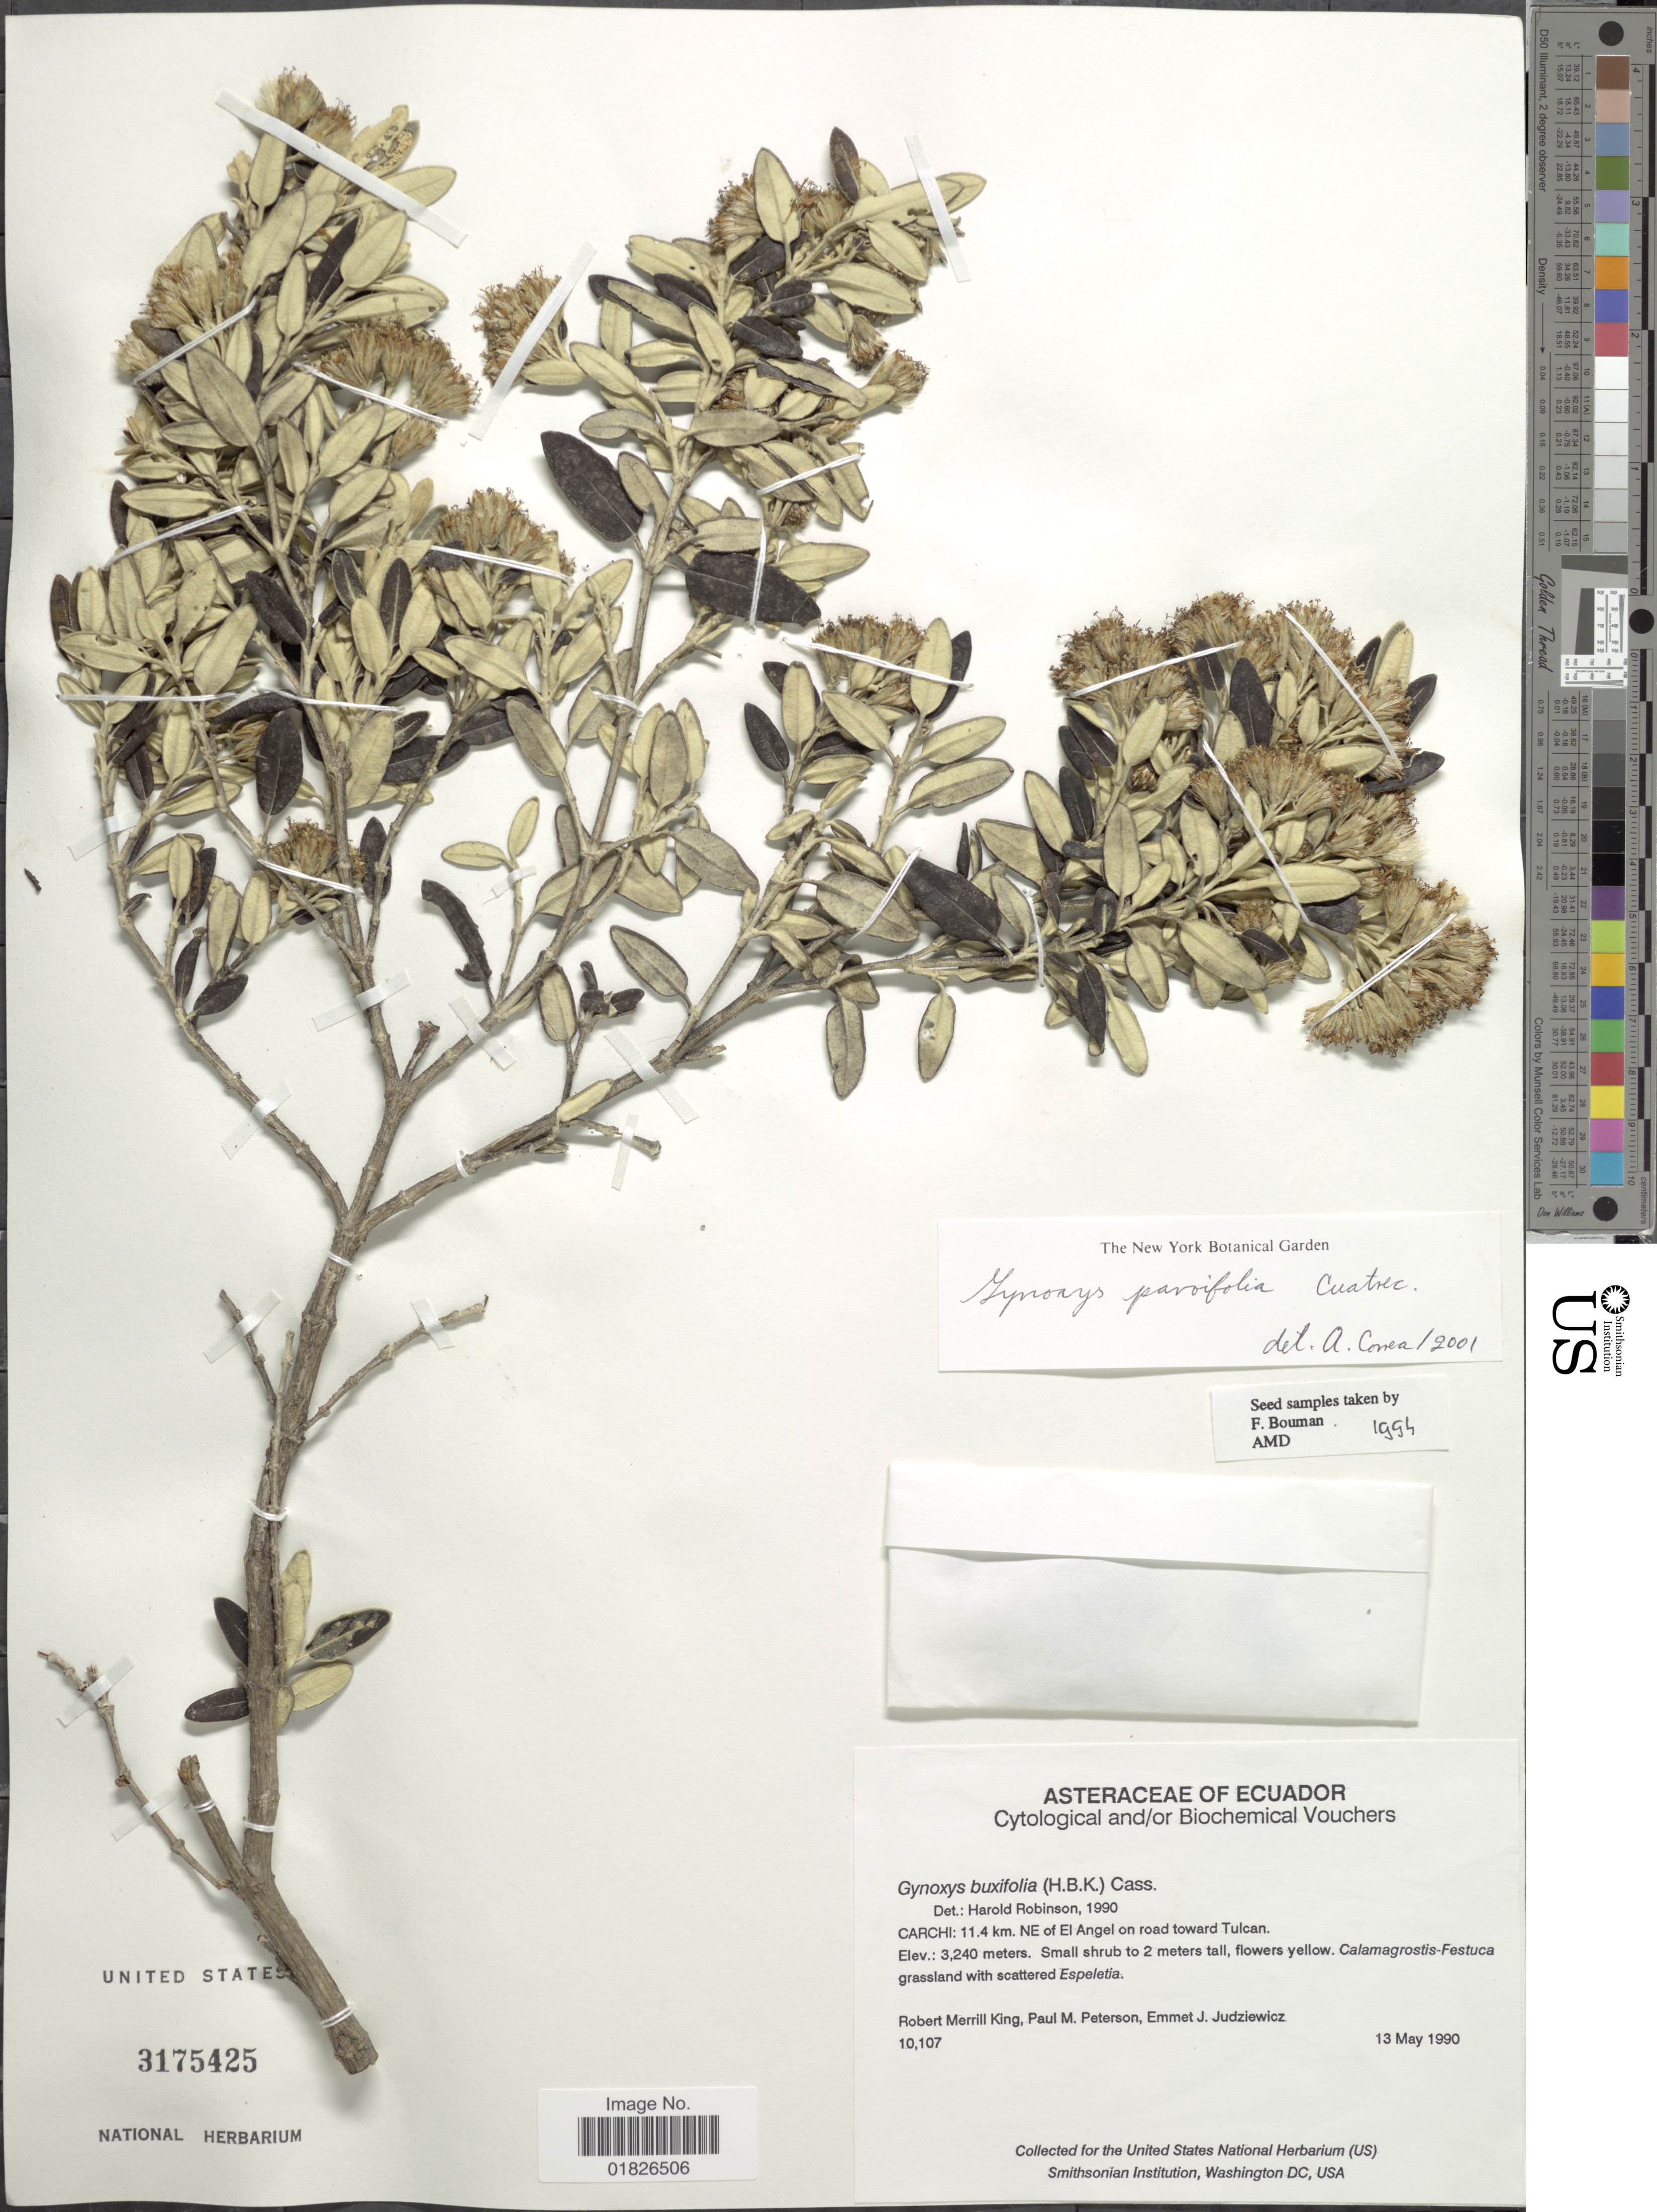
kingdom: Plantae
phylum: Tracheophyta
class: Magnoliopsida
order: Asterales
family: Asteraceae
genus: Gynoxys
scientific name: Gynoxys parvifolia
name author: Cuatrec.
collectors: R. M. King, P. M. Peterson & E. J. Judziewicz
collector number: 10107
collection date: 1990-05-13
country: Ecuador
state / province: Carchi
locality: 11.4 km NE of El Angel on road toward Tulcan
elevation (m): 3240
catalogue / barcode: US 3175425